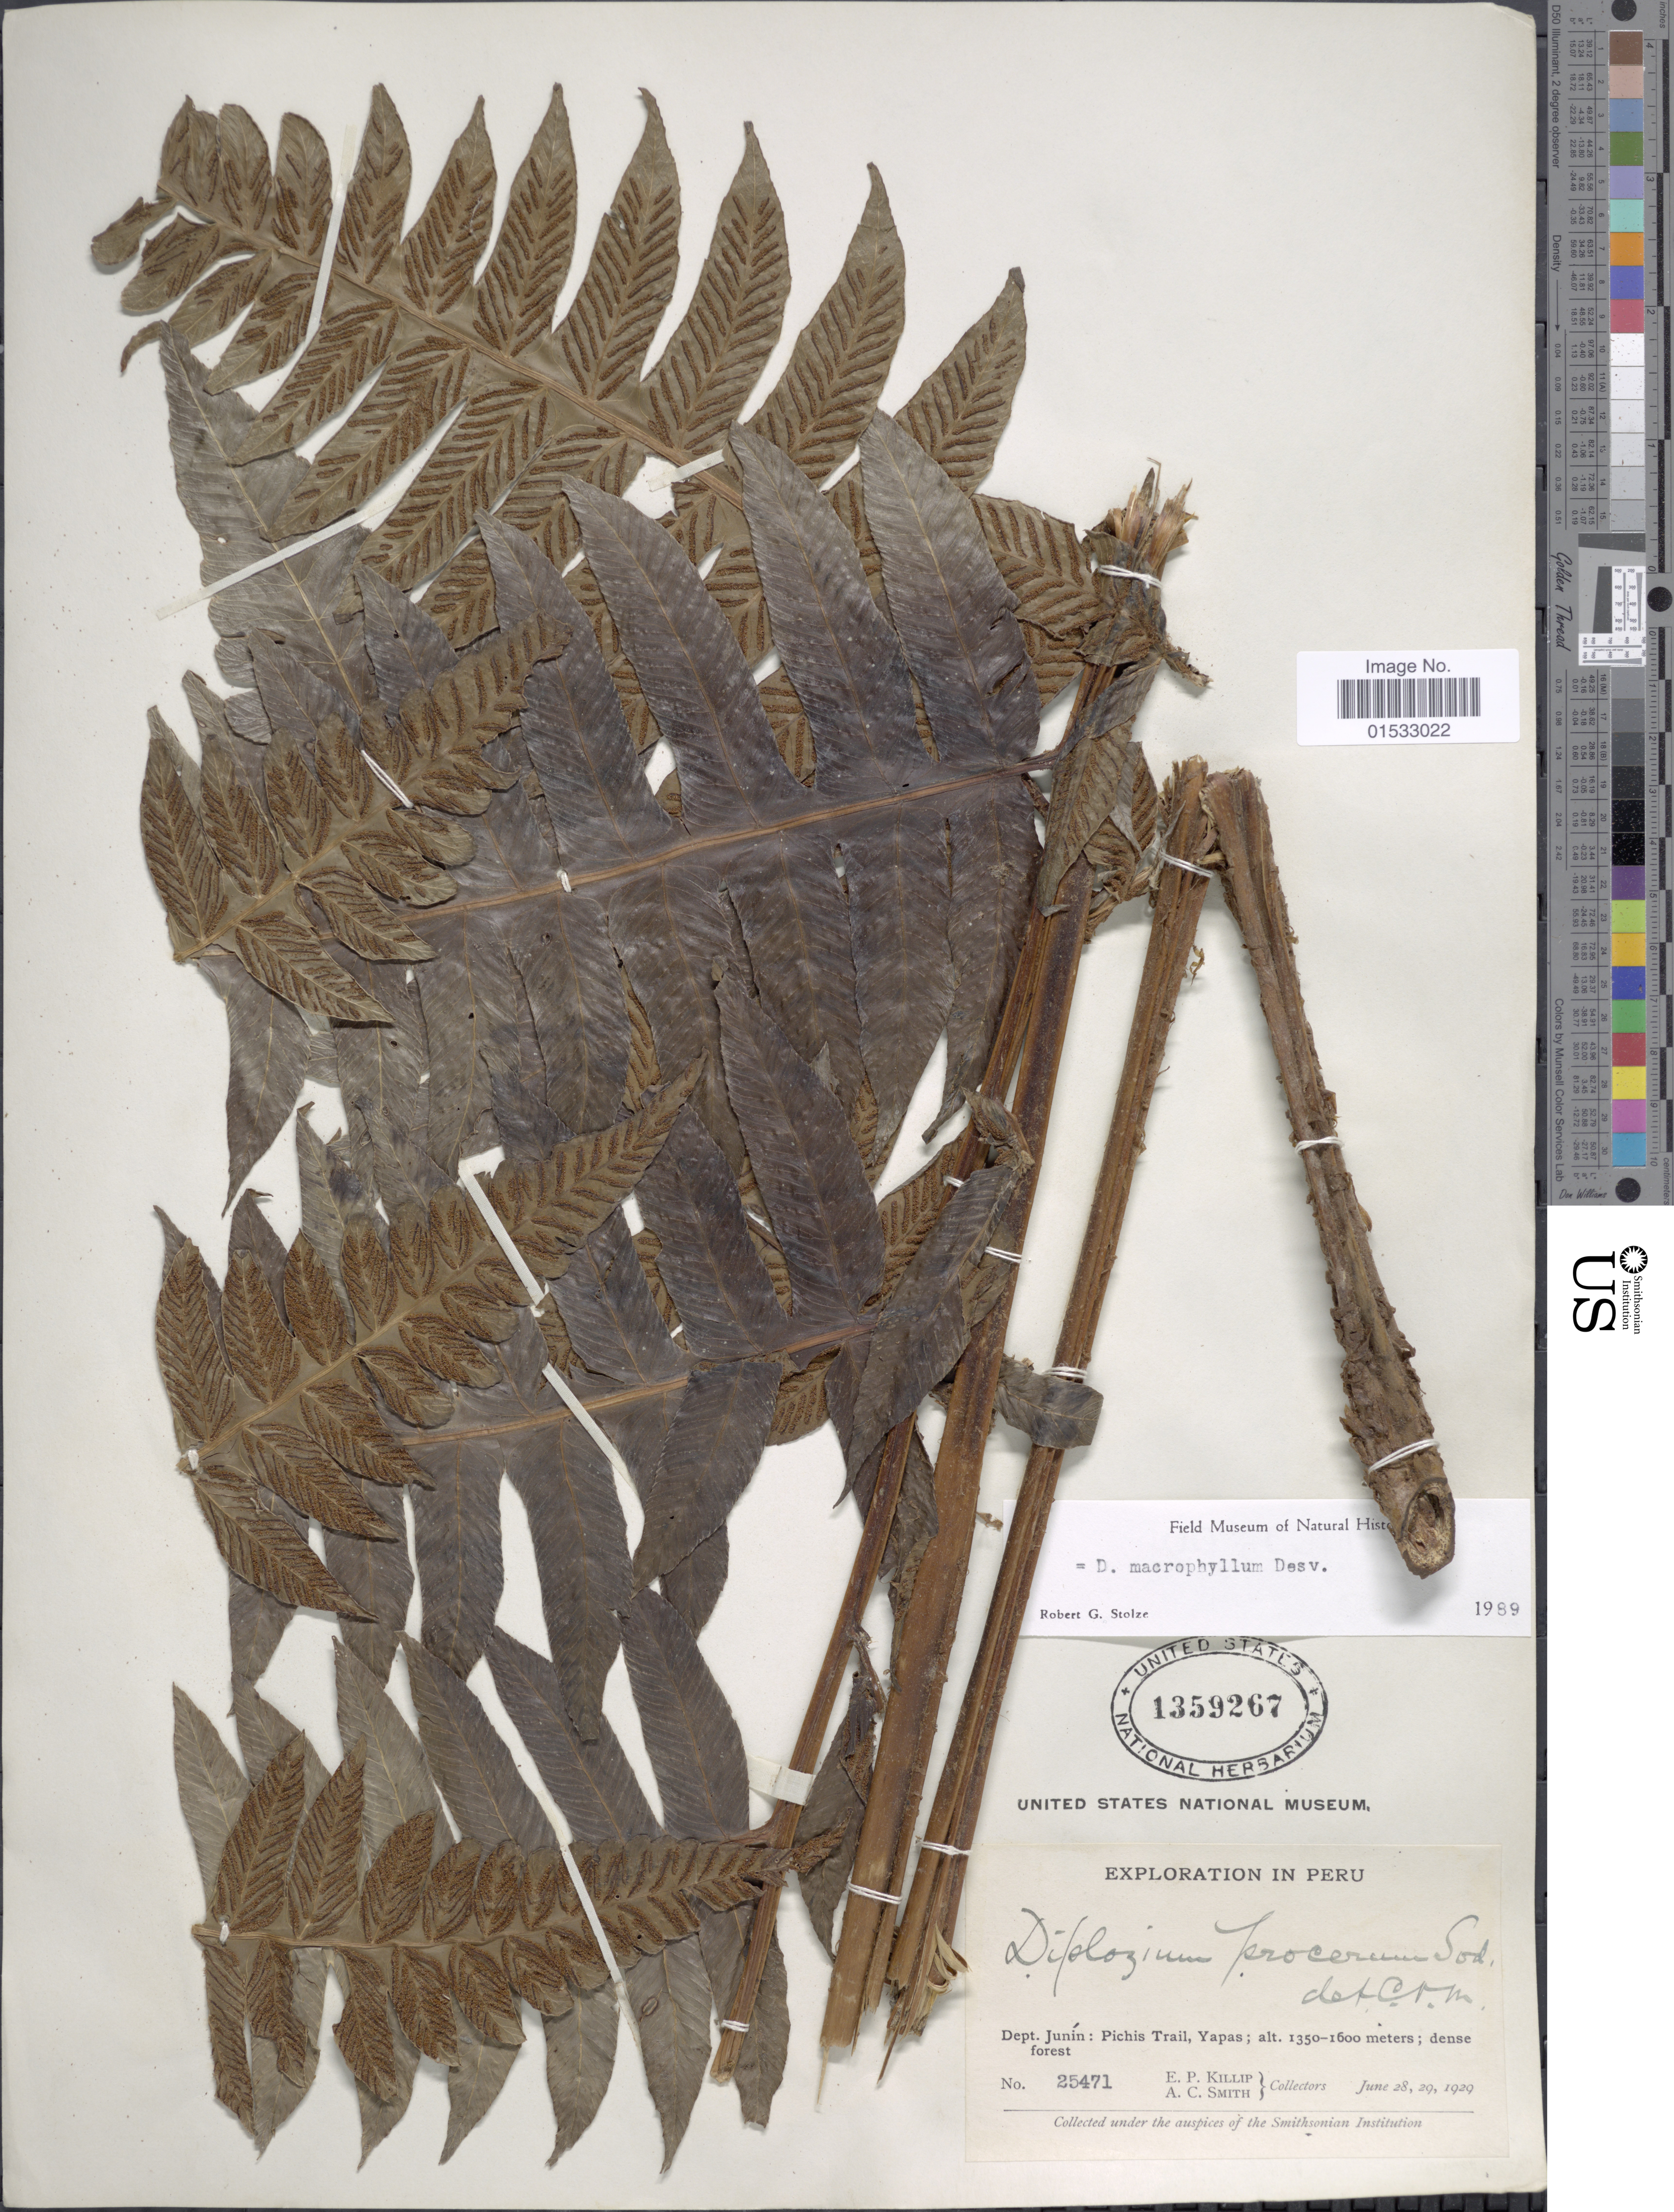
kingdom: Plantae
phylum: Tracheophyta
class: Polypodiopsida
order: Polypodiales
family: Athyriaceae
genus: Diplazium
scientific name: Diplazium macrophyllum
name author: Desv.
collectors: E. P. Killip & A. C. Smith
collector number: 25471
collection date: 1929-06-28/1929-06-29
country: Peru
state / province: Junín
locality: Pichis Trail, Yapas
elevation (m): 1350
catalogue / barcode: US 1359267